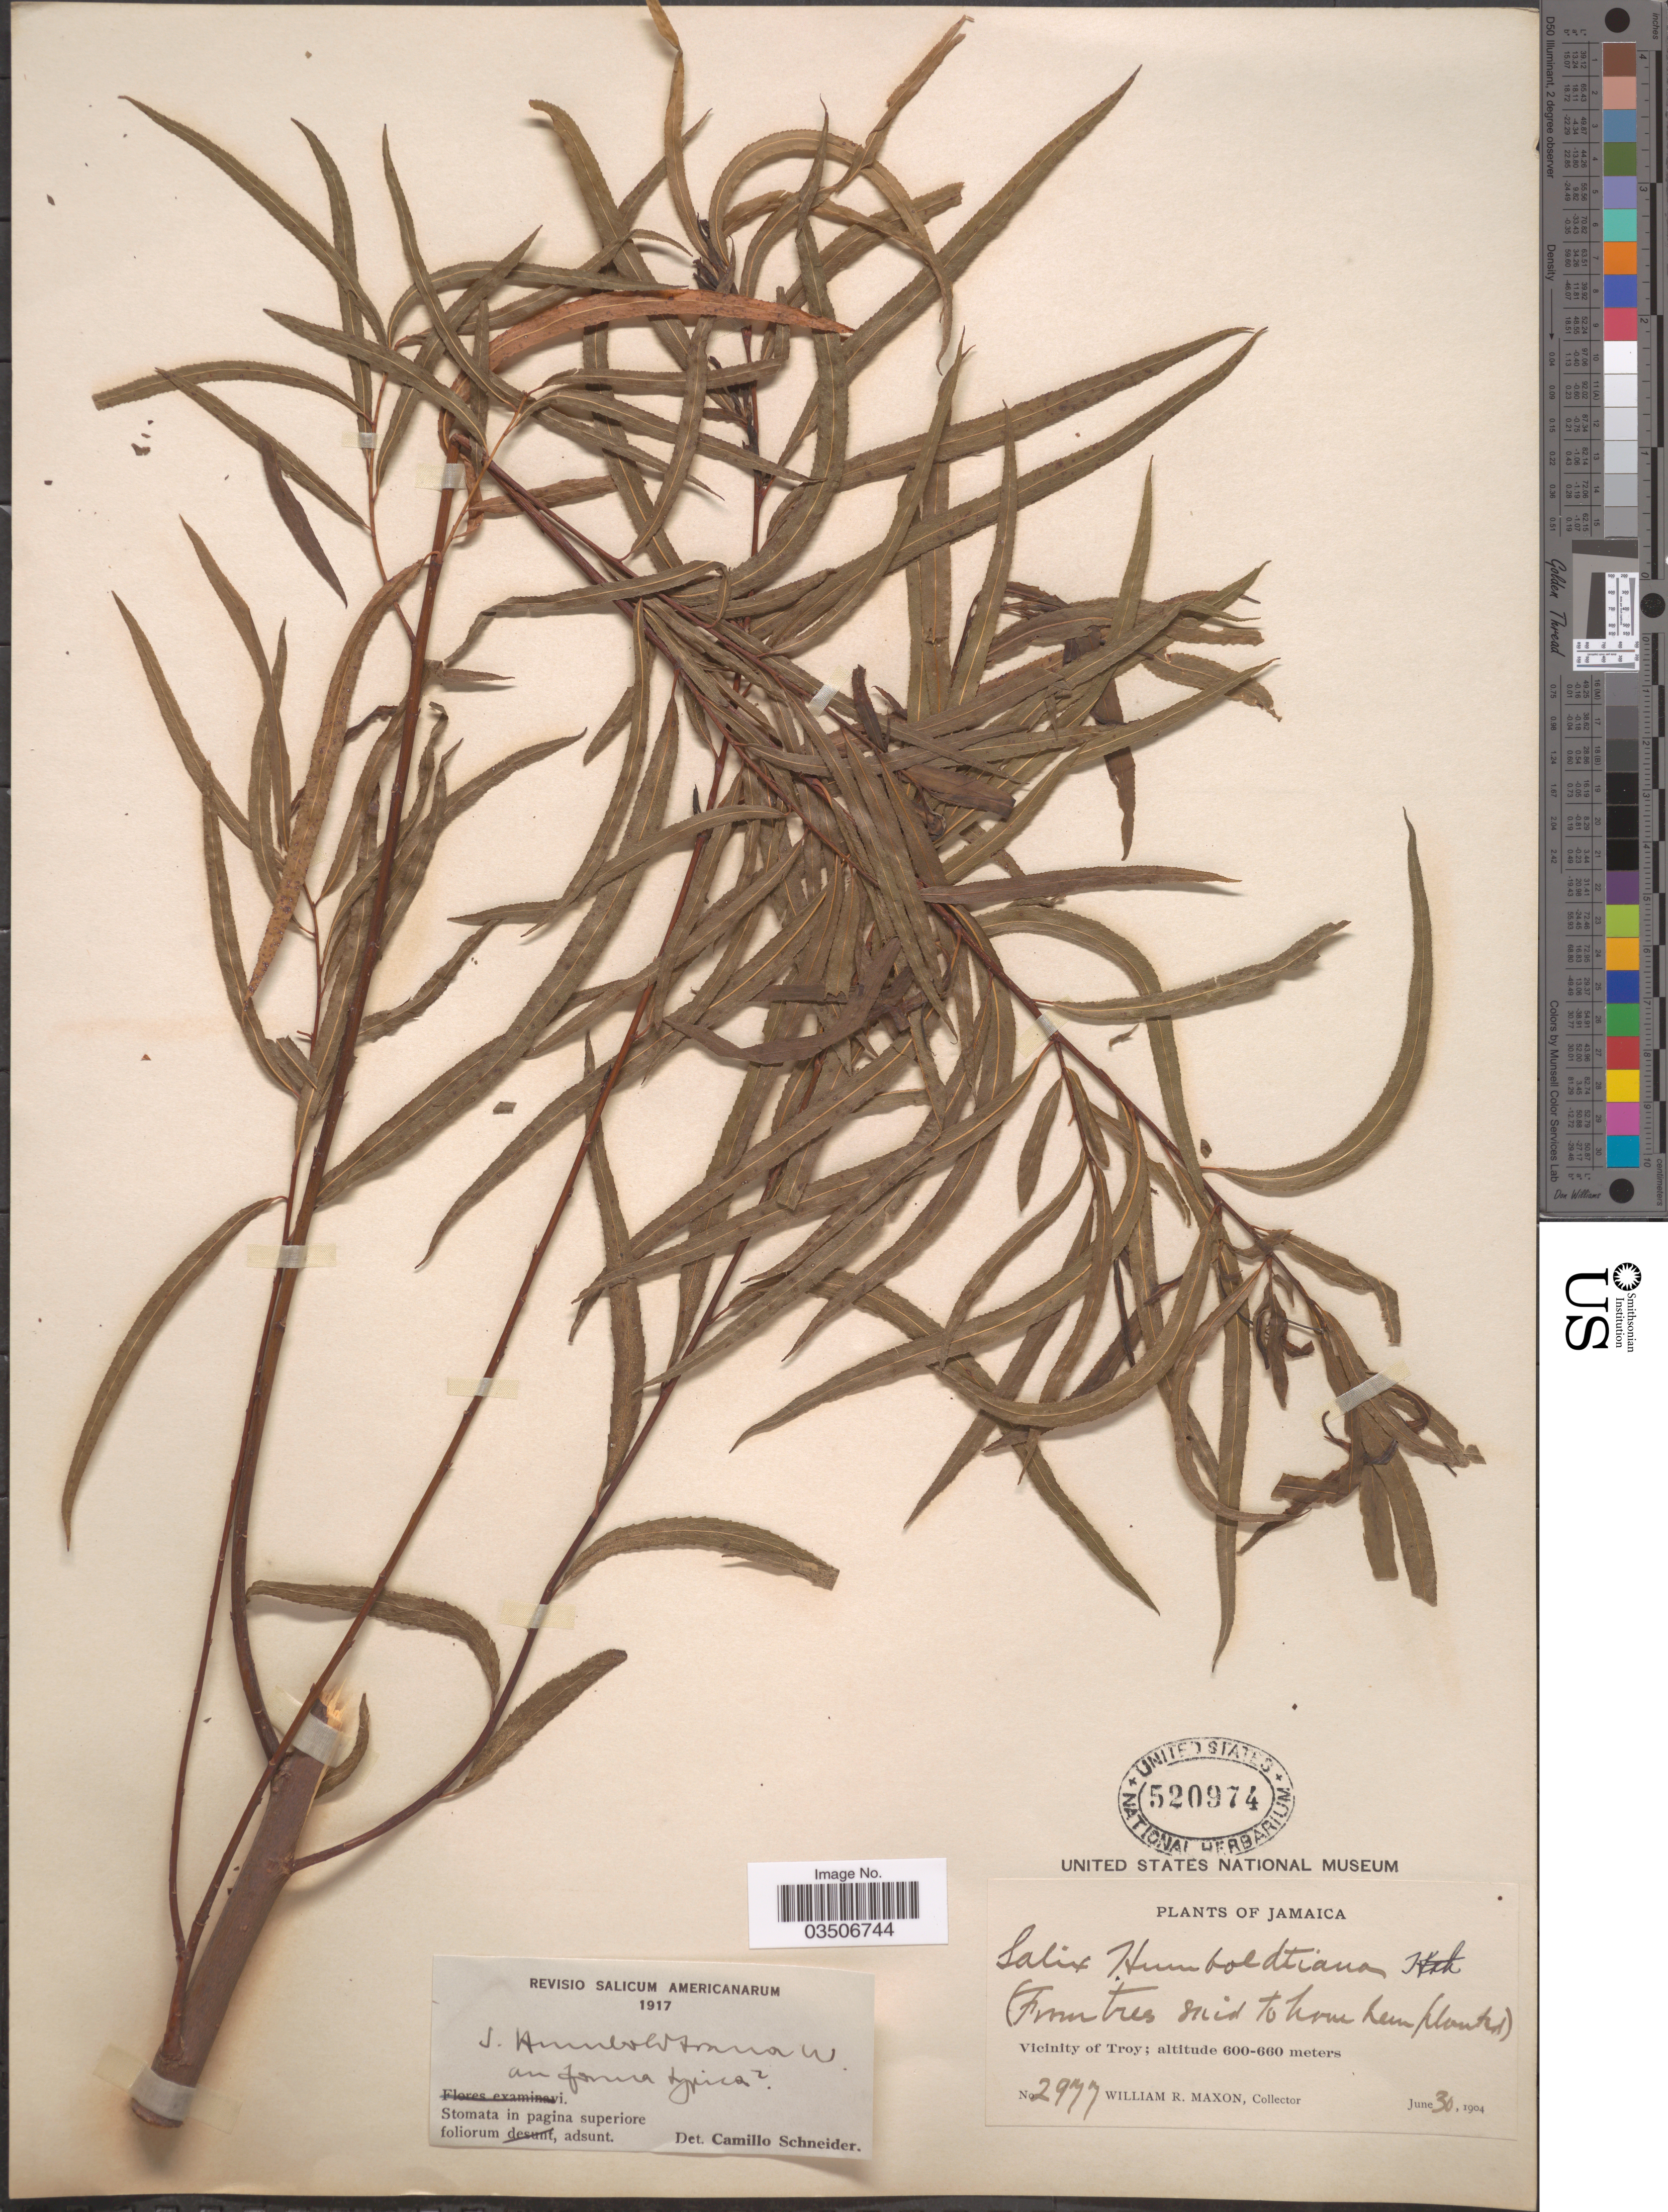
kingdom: Plantae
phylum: Tracheophyta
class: Magnoliopsida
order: Malpighiales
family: Salicaceae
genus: Salix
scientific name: Salix humboldtiana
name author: Willd.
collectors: W. R. Maxon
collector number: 2977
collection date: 1904-06-30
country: Jamaica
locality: Vicinity of Troy.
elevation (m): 600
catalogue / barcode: US 520974